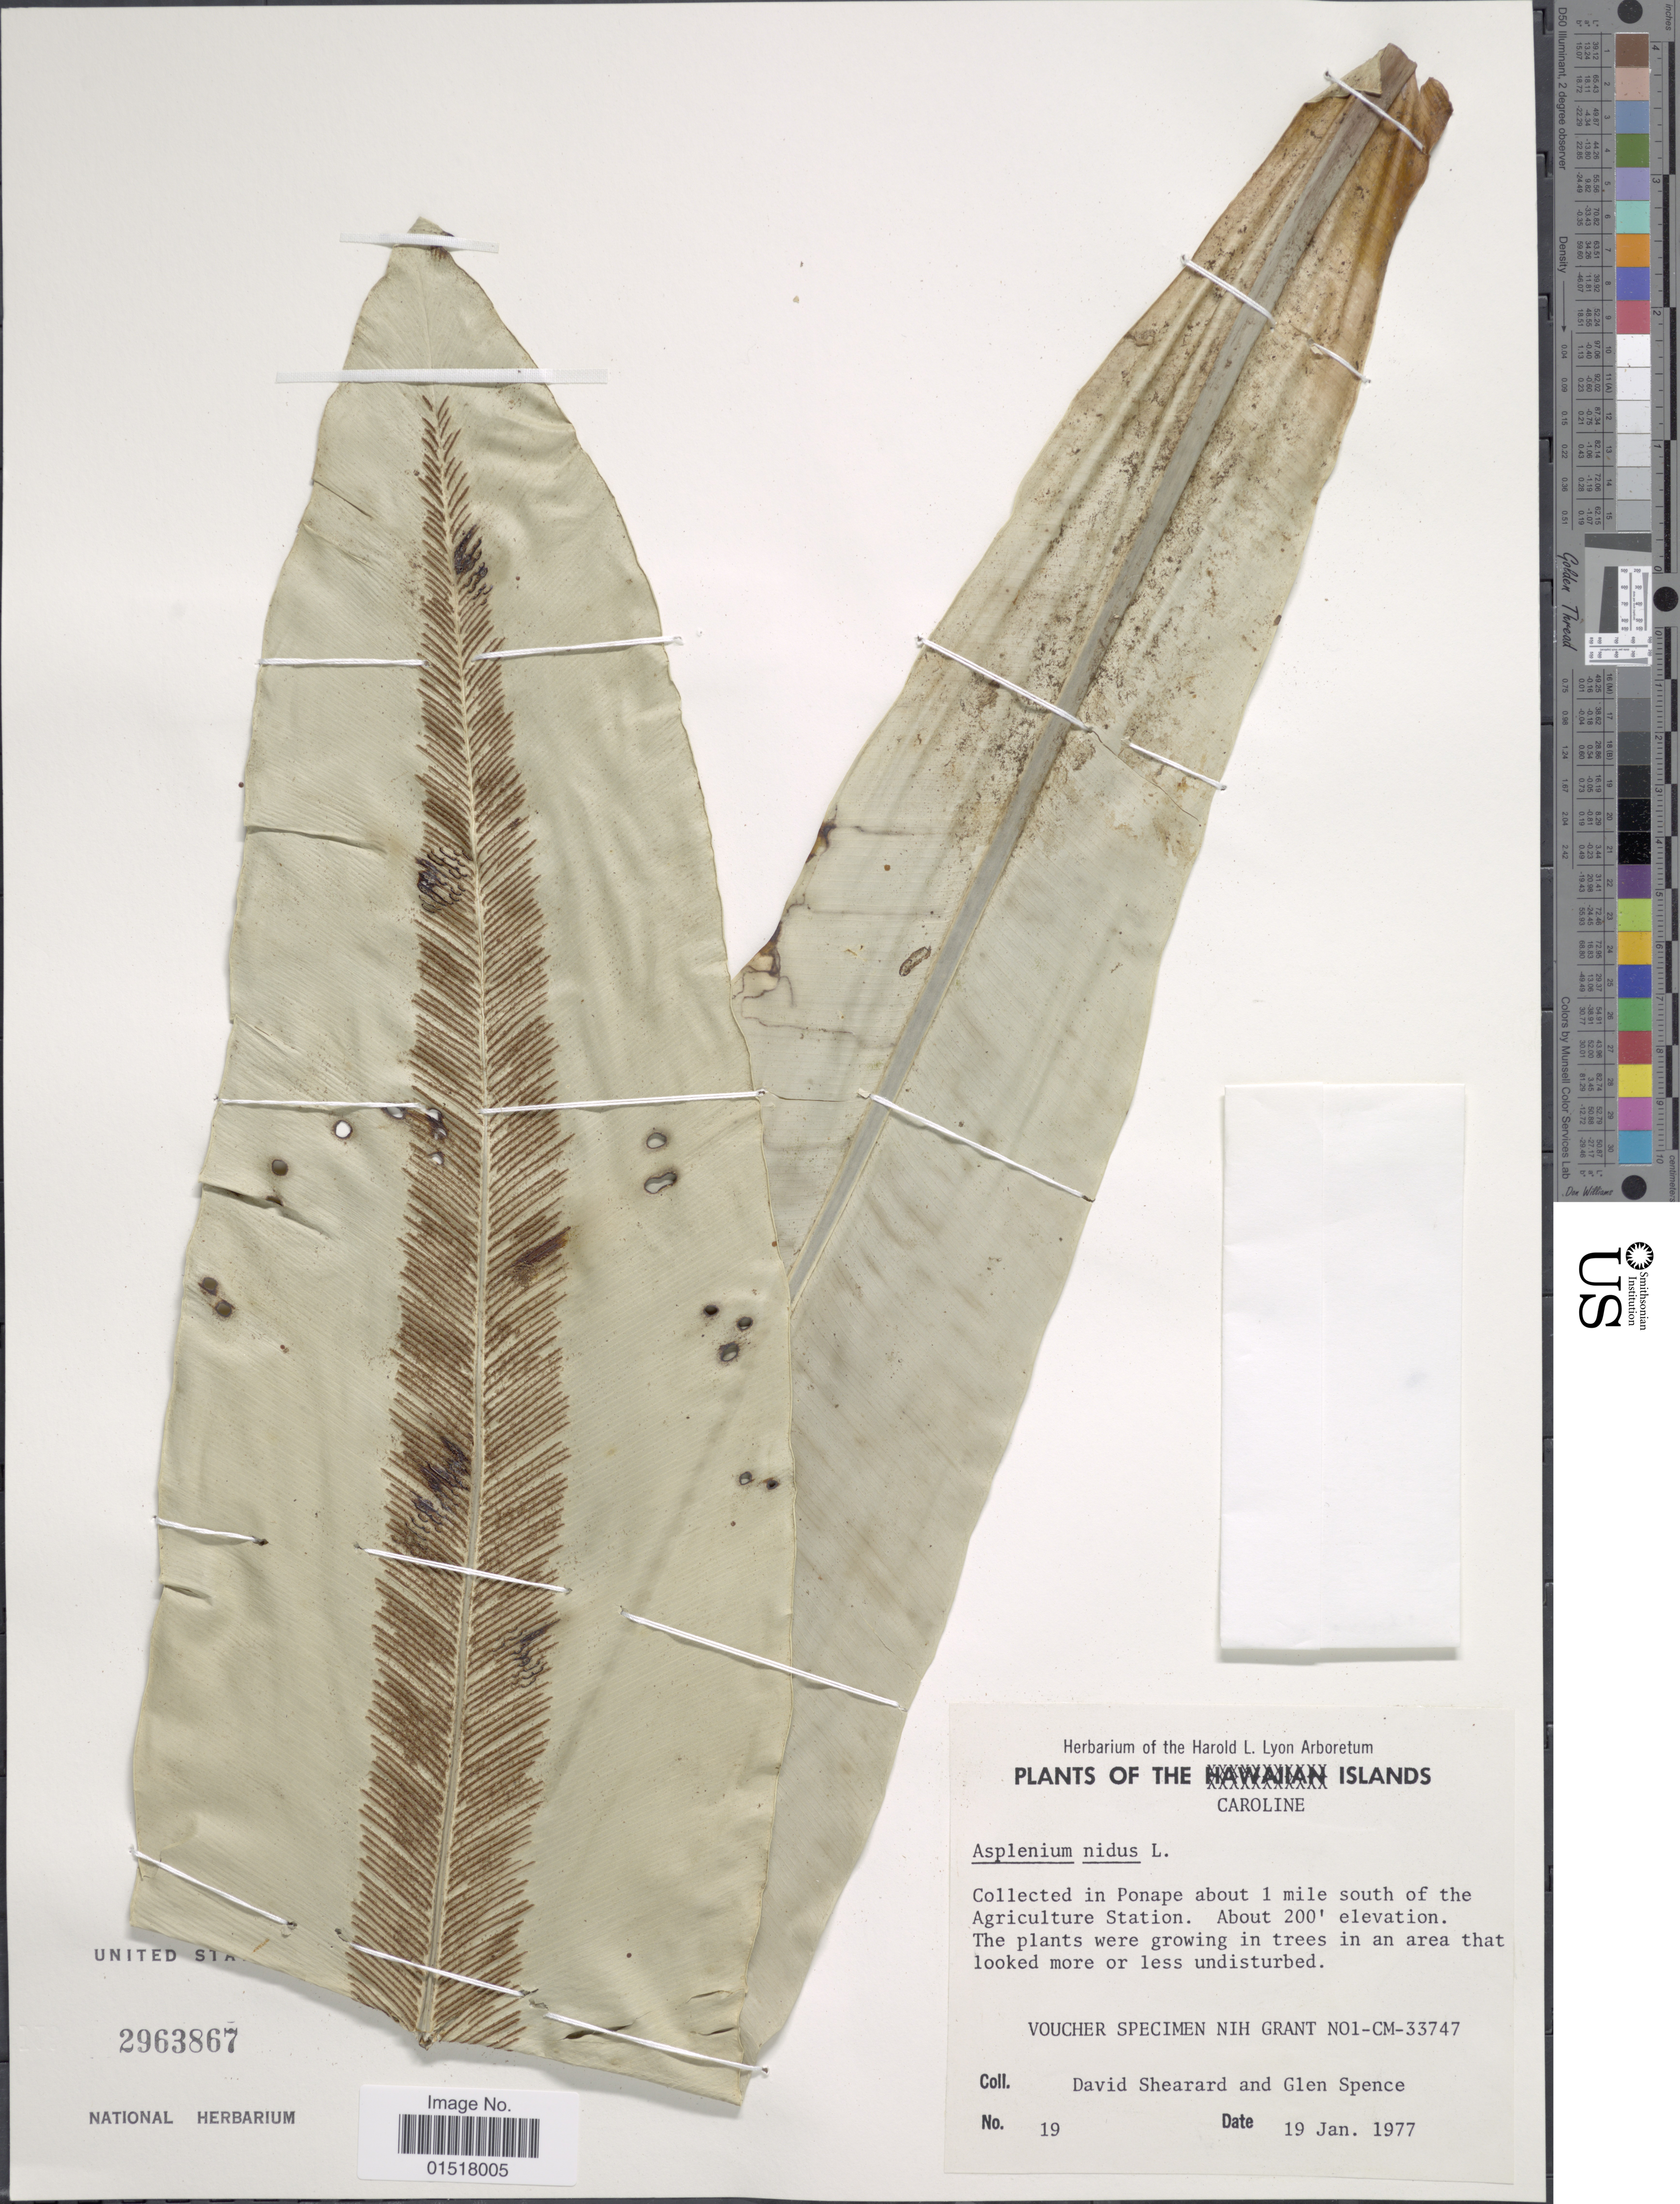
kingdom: Plantae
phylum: Tracheophyta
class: Polypodiopsida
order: Polypodiales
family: Aspleniaceae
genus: Asplenium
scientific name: Asplenium nidus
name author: L.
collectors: D. Shearard & G. Spence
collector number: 19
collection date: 1977-01-19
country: Micronesia, Federated States of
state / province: Pohnpei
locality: Caroline Islands. Collected in Ponape about 1 mile south of the Agriculture Station.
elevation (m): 61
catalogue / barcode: US 2963867